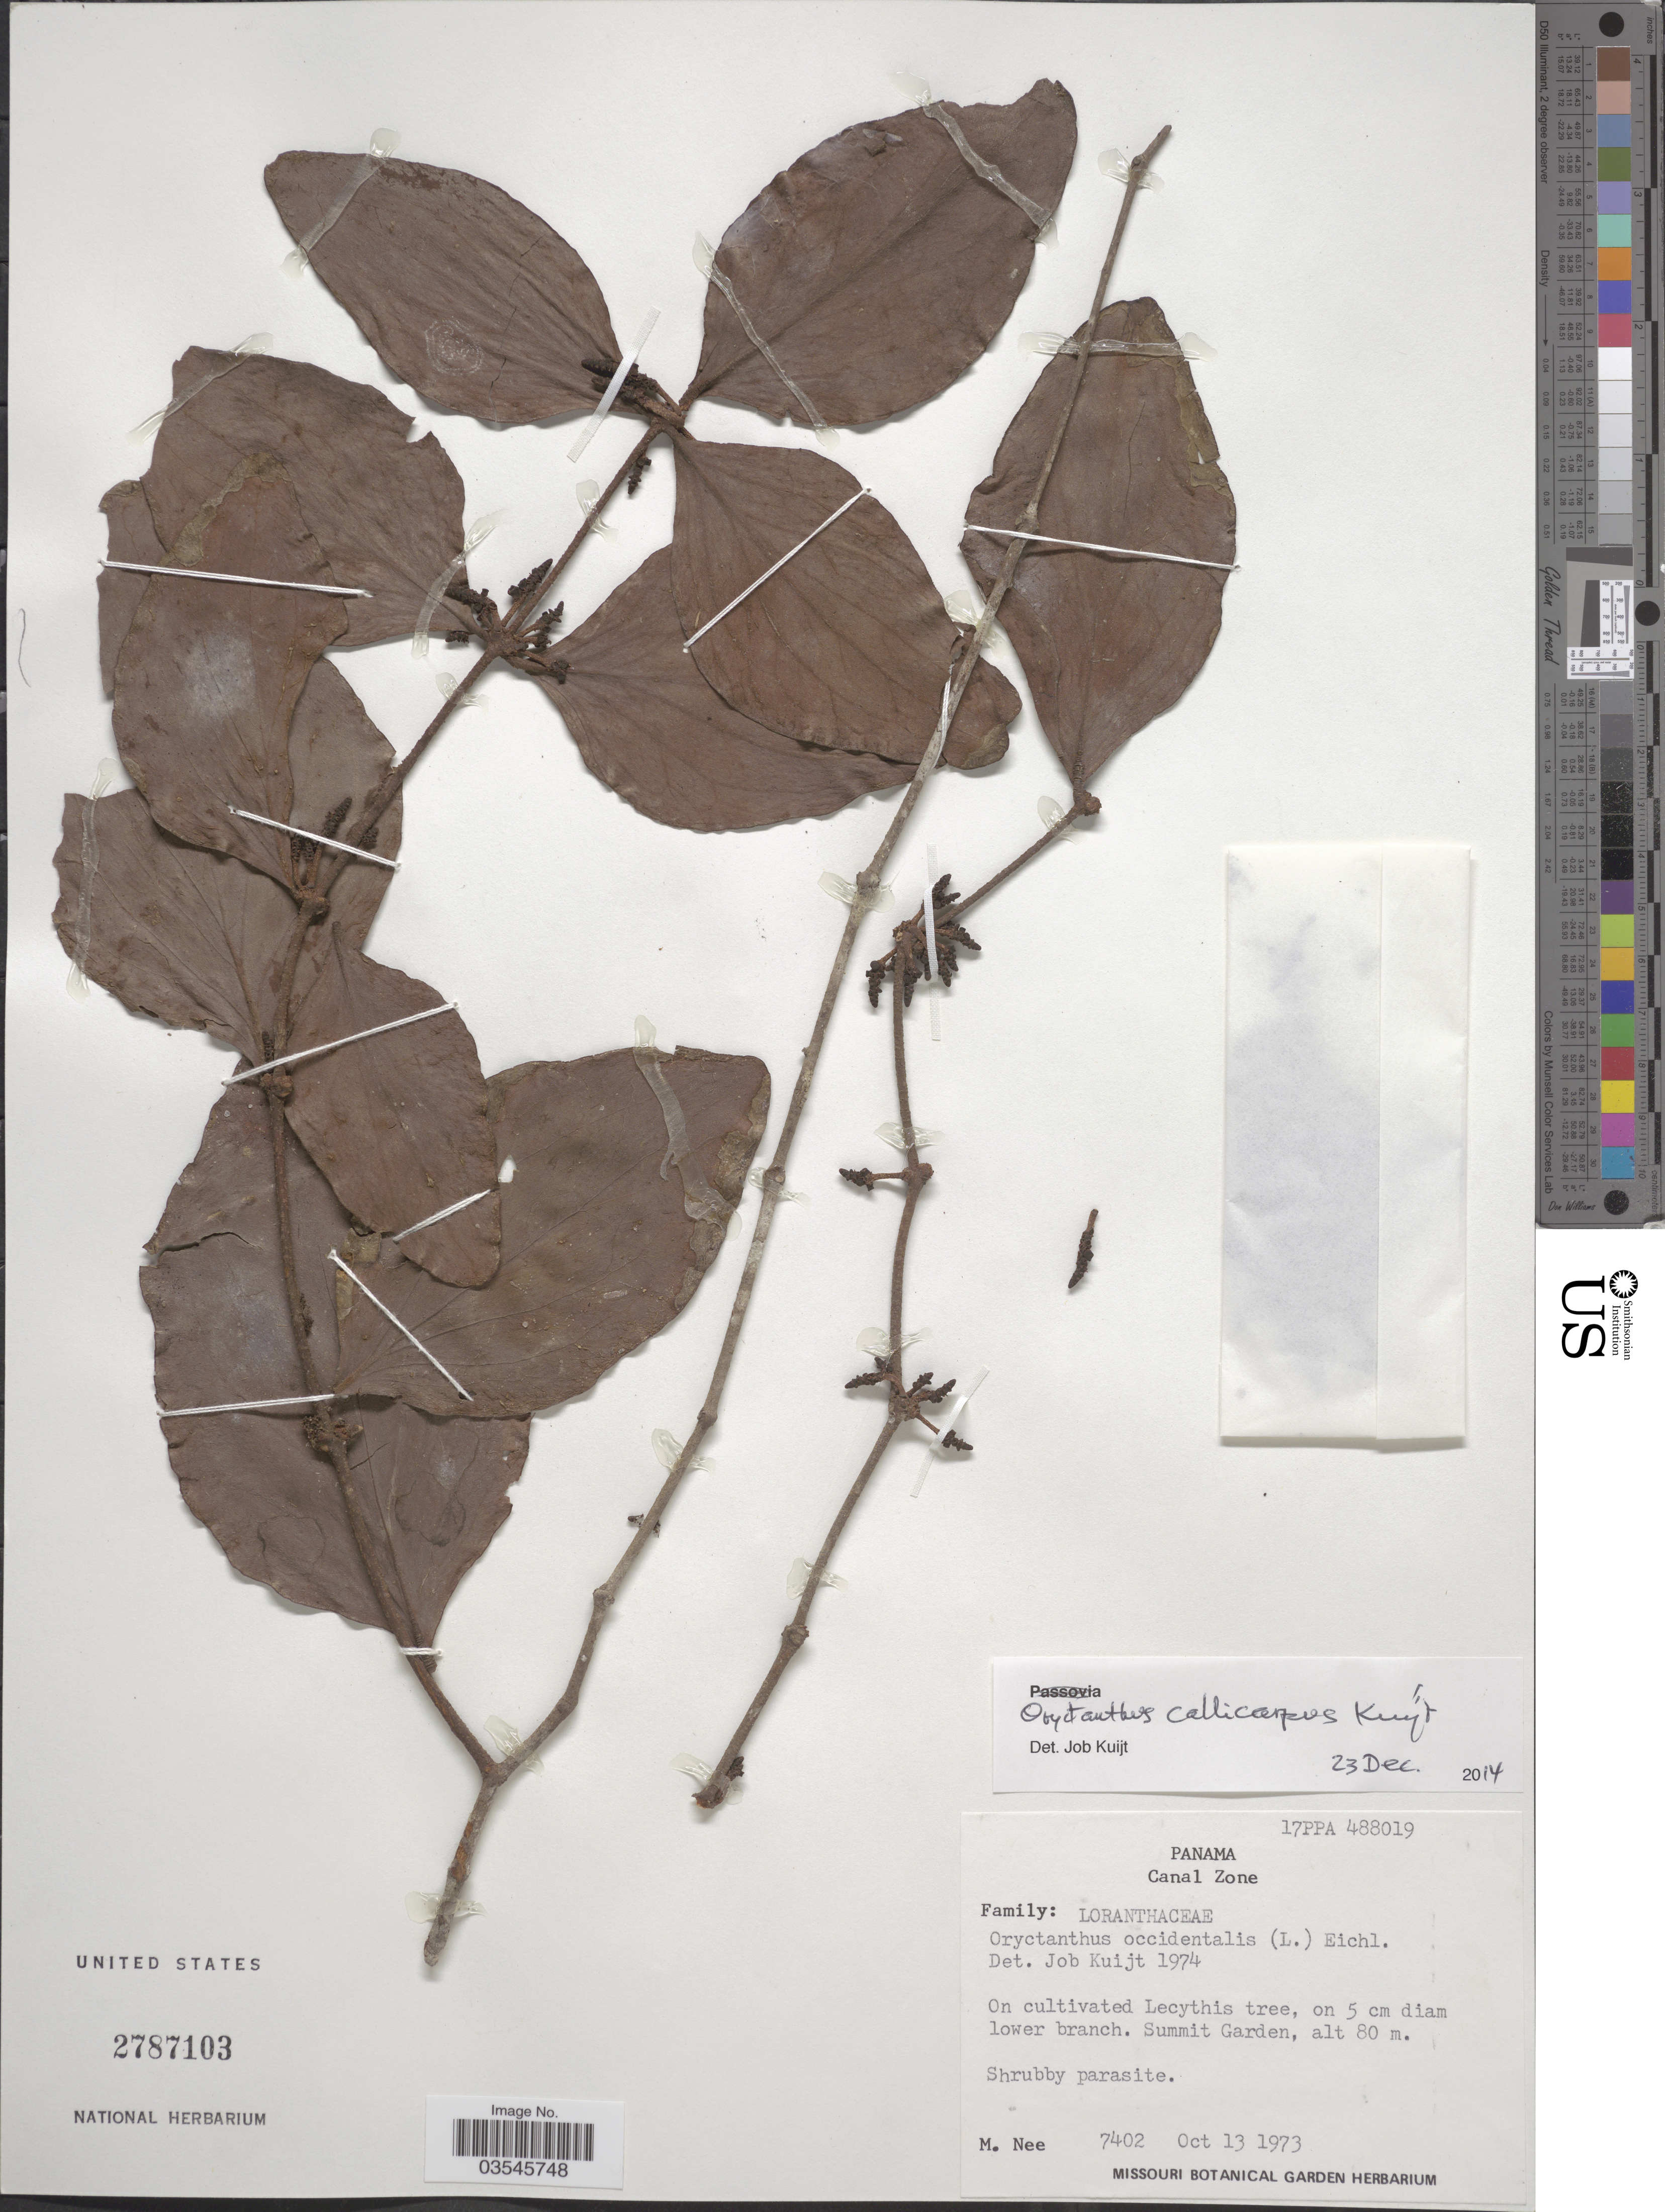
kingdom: Plantae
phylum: Tracheophyta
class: Magnoliopsida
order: Santalales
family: Loranthaceae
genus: Oryctanthus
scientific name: Oryctanthus callicarpus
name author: Kuijt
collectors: M. Nee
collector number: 7402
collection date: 1973-10-13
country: Panama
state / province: Colón / Panamá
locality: Canal Zone. Summit Garden.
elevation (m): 80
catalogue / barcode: US 2787103